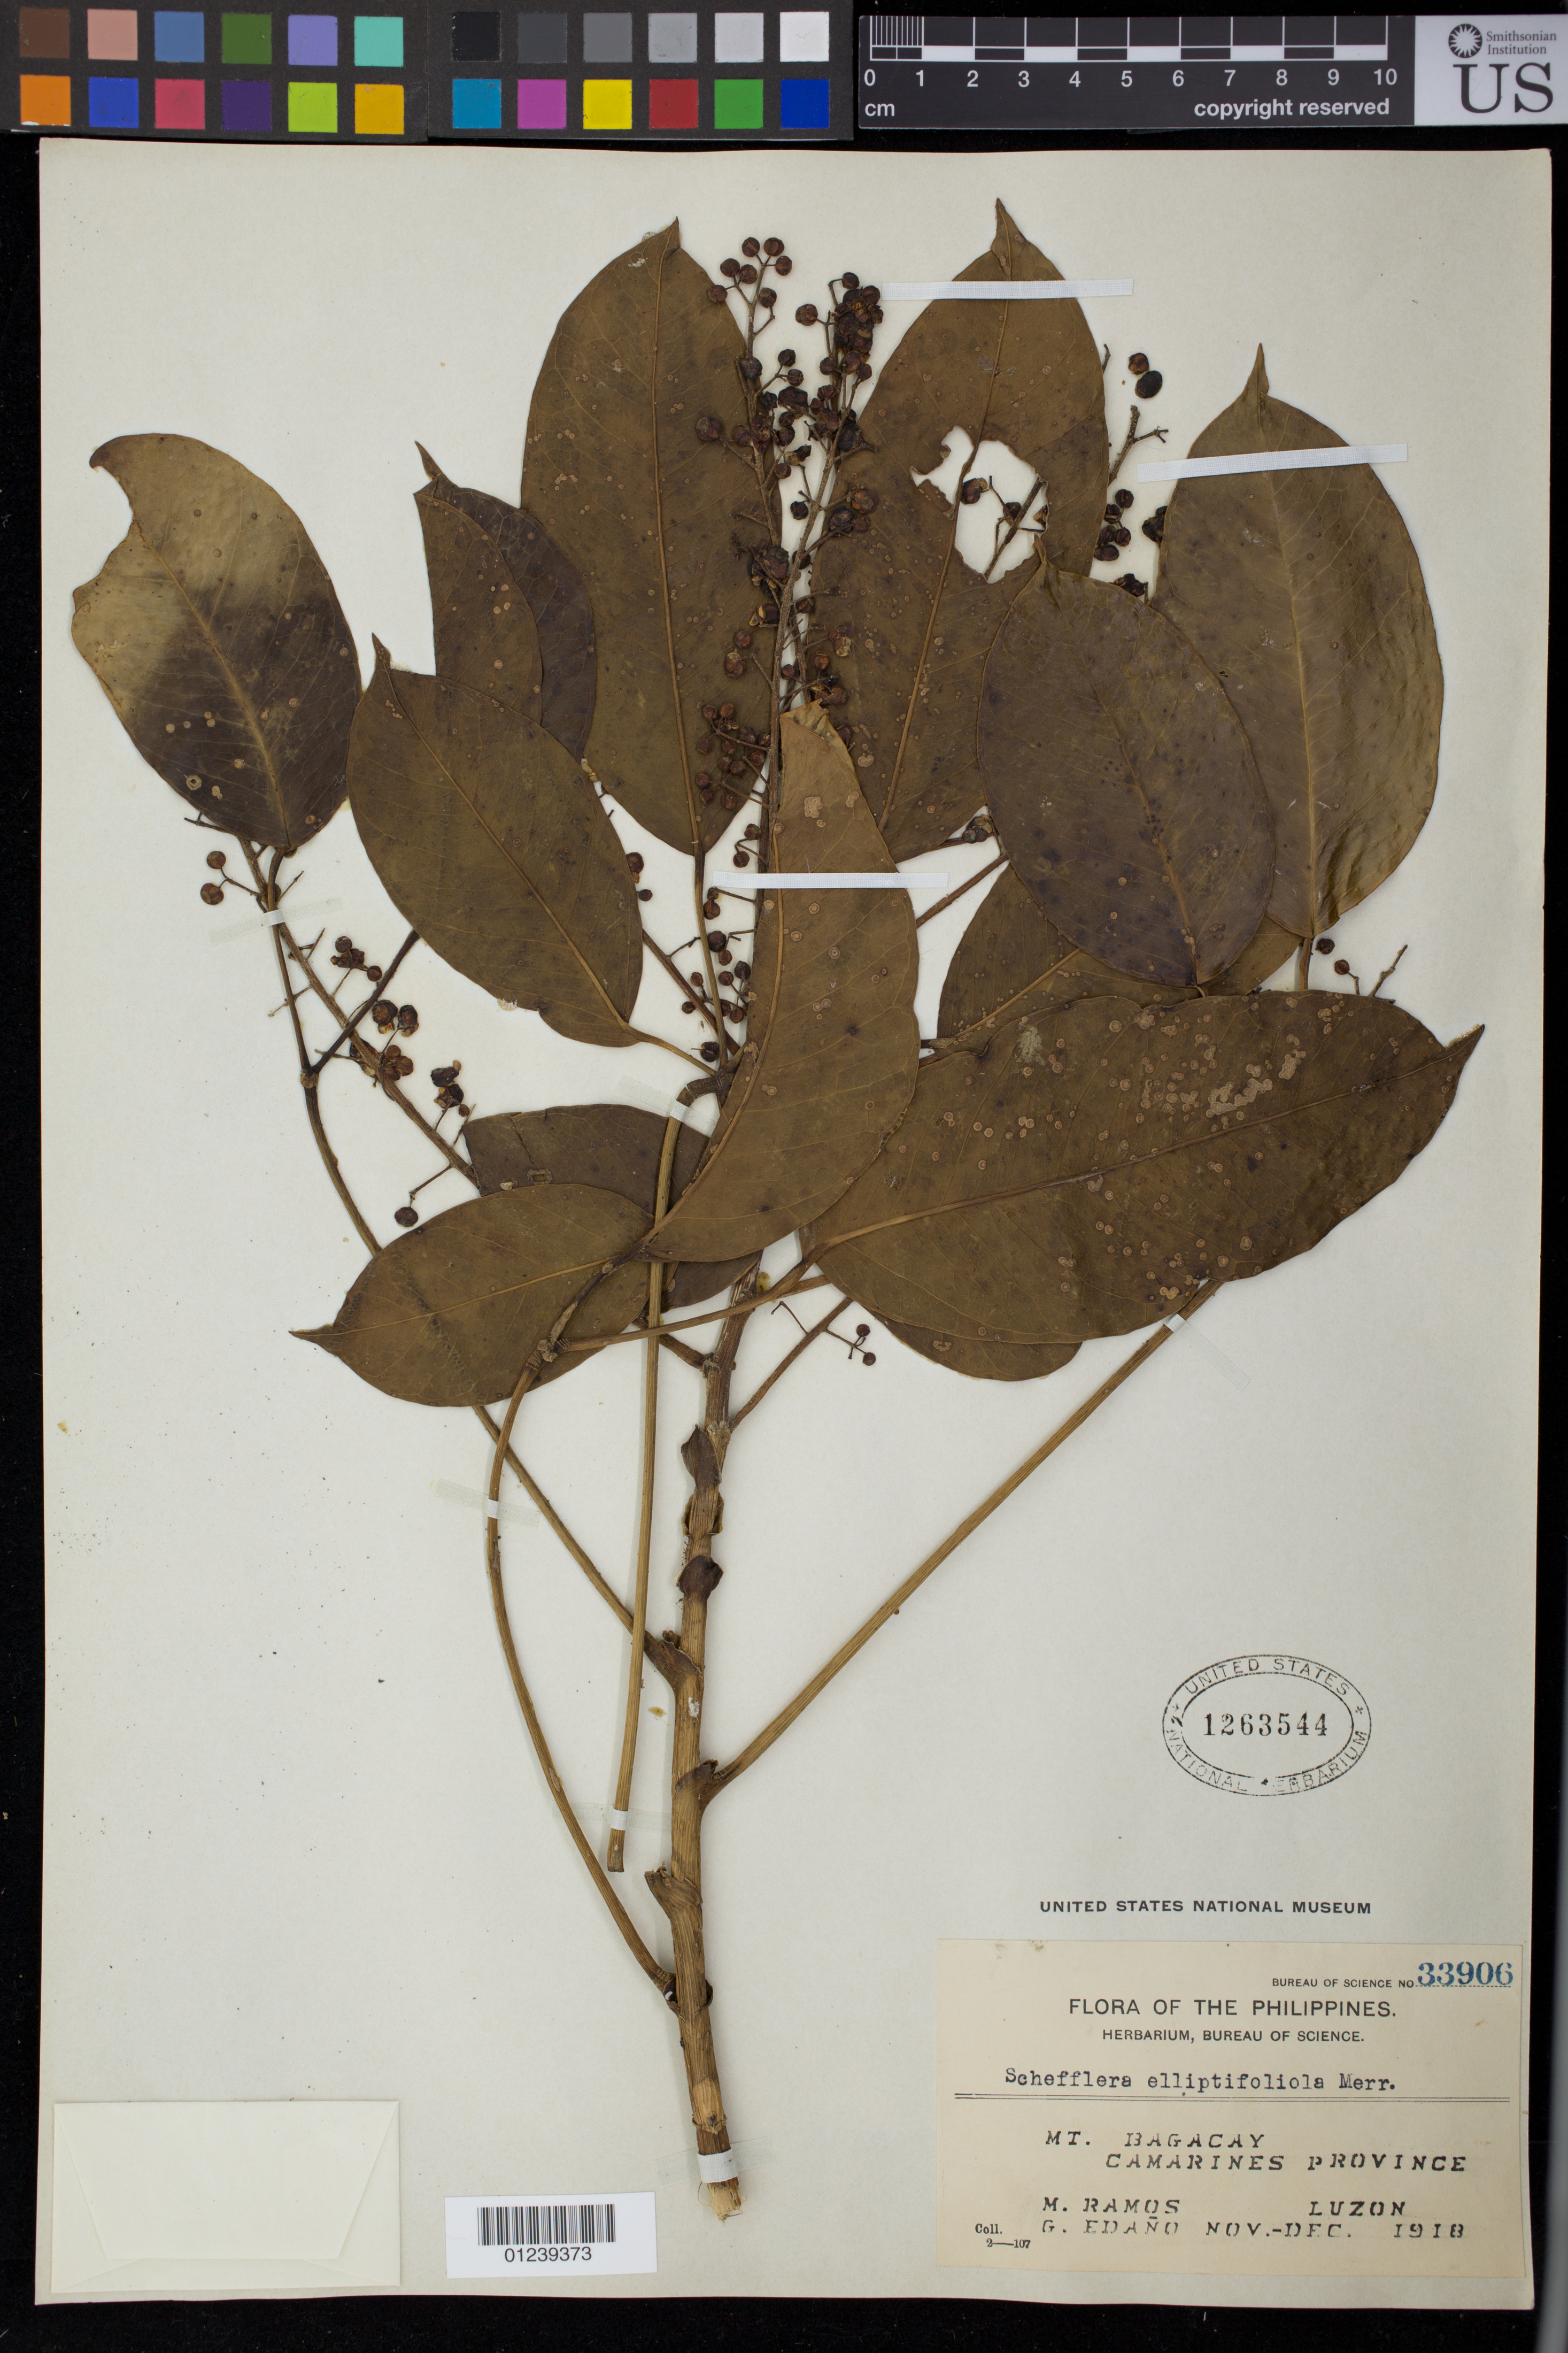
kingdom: Plantae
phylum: Tracheophyta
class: Magnoliopsida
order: Apiales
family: Araliaceae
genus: Schefflera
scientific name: Schefflera elliptifoliola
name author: Merr.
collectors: M. Ramos & G. Edaño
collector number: Bur. Sci. 33906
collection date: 1918-11/1918-12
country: Philippines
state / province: Bicol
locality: Mt. Bagacay, Camarines Province, Luzon.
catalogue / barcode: US 1263544